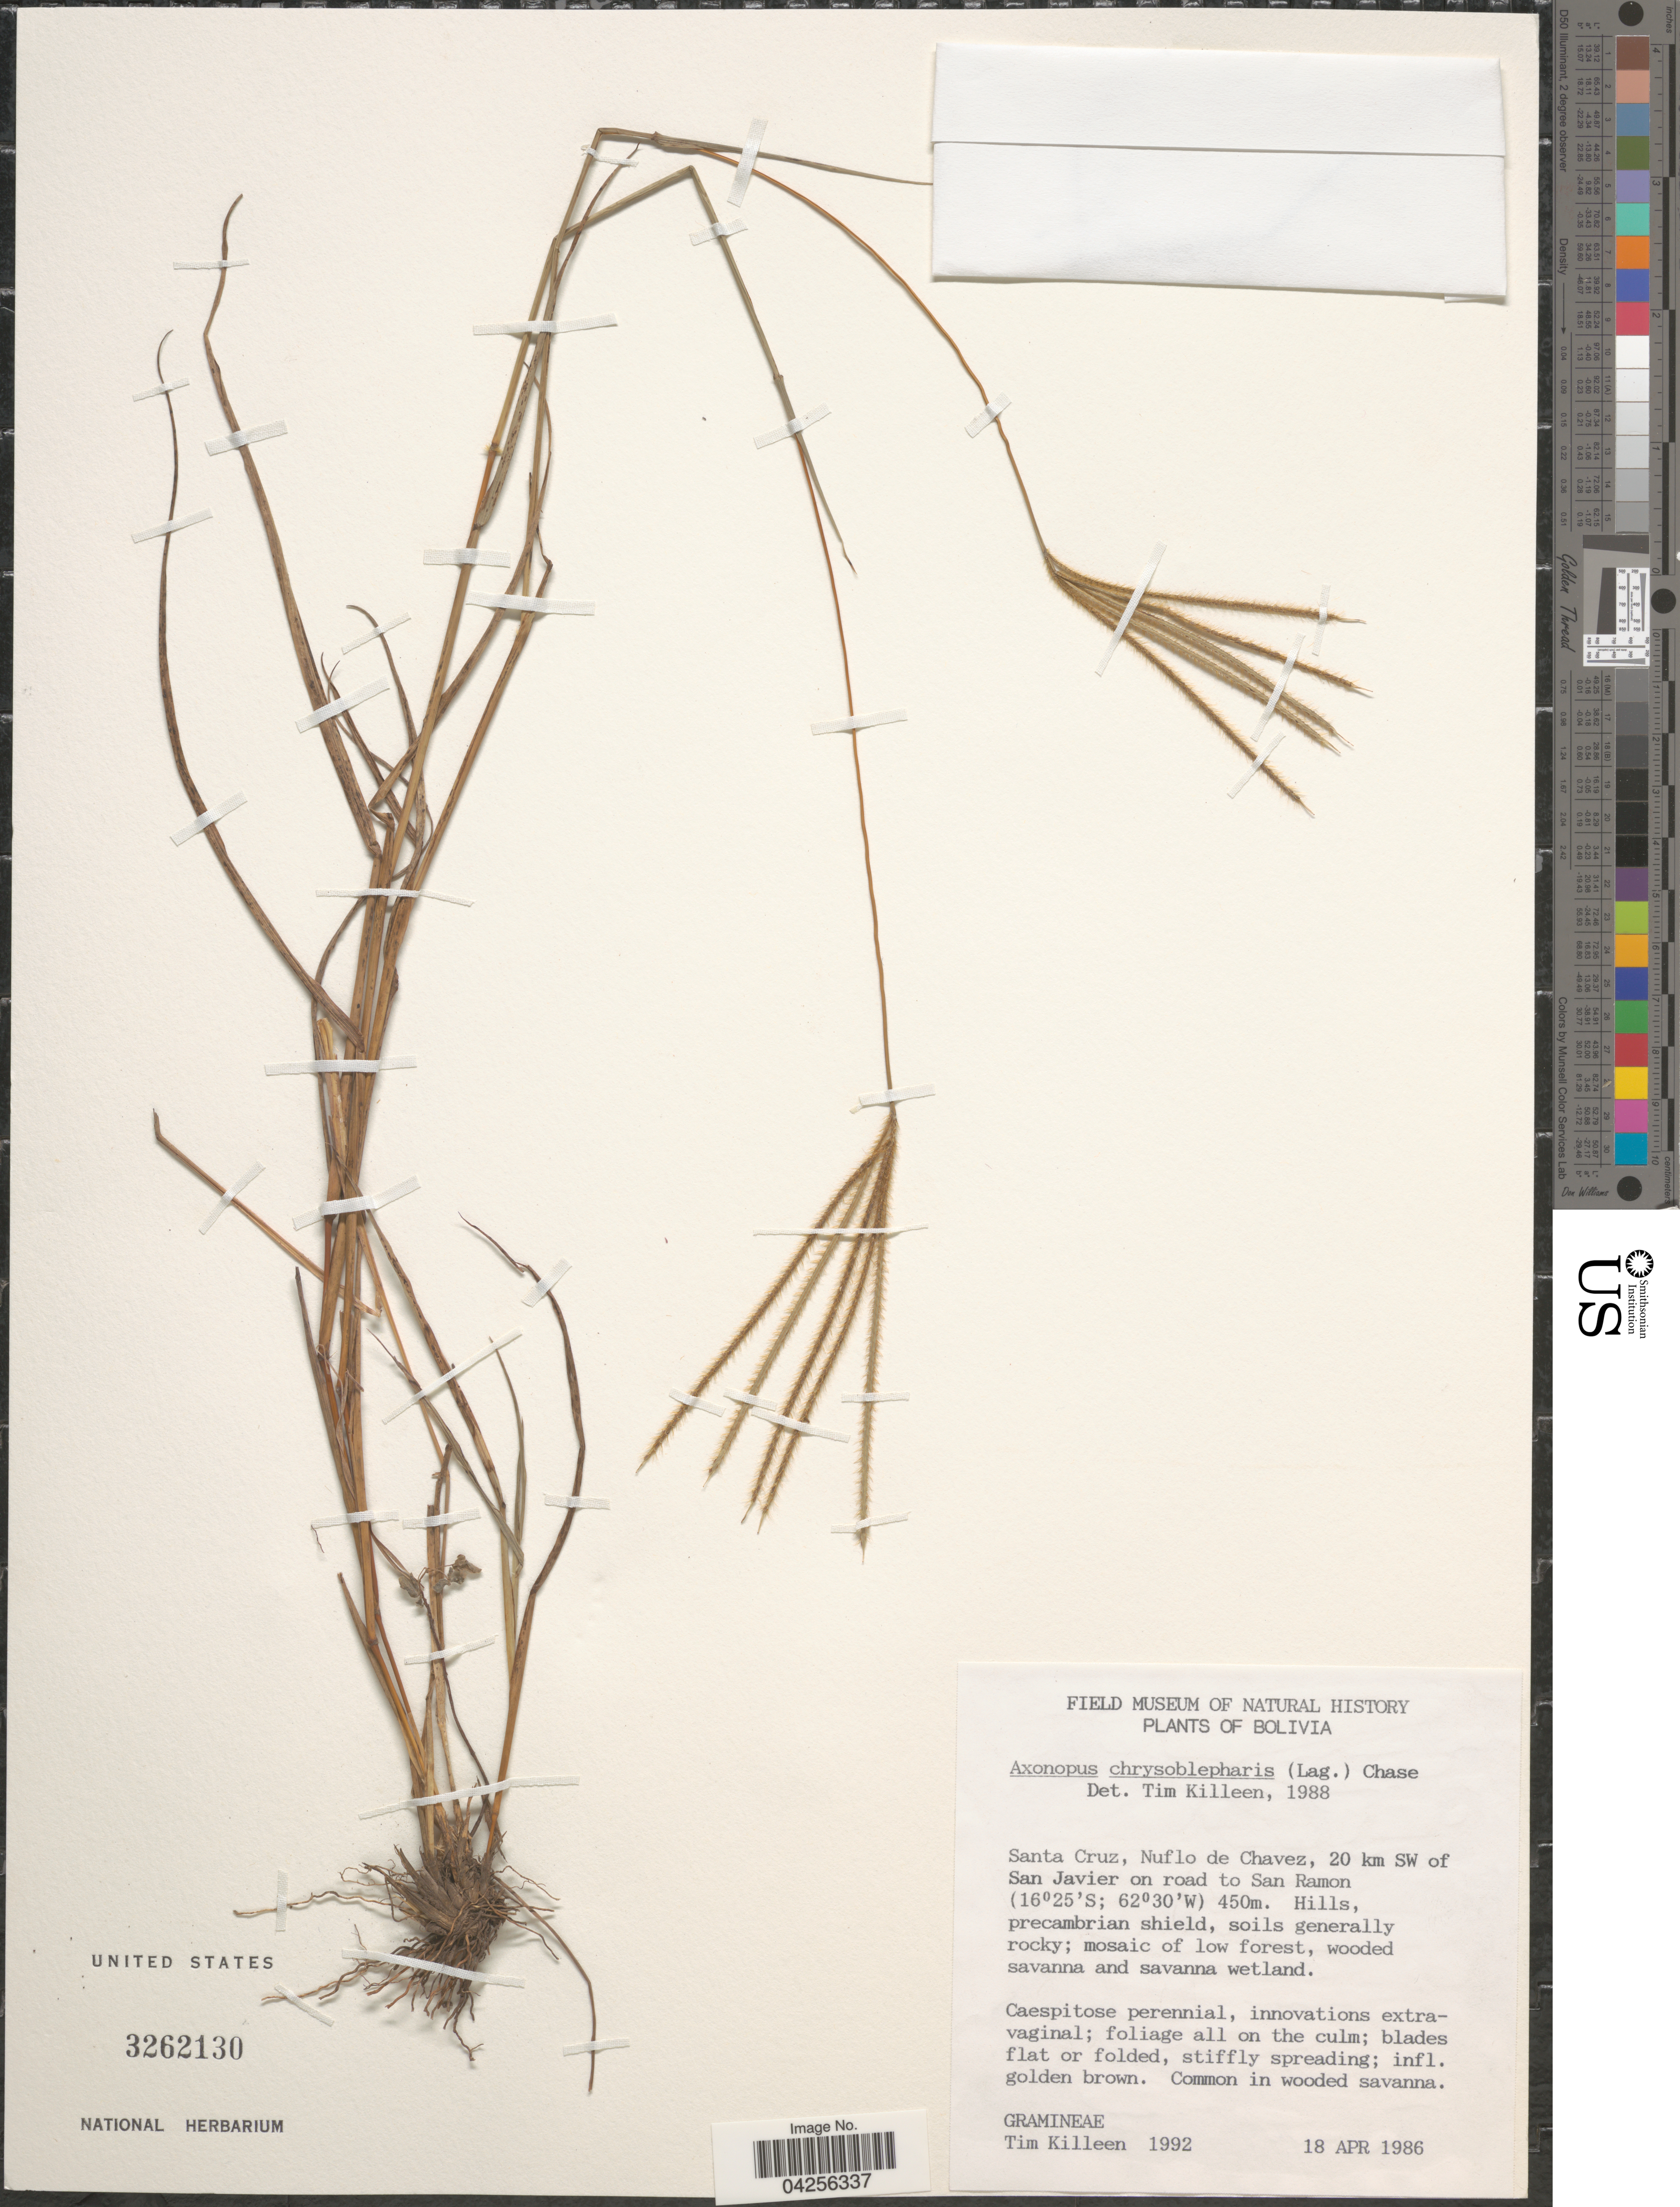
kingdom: Plantae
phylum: Tracheophyta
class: Liliopsida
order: Poales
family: Poaceae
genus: Axonopus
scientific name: Axonopus chrysoblepharis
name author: (Lag.) Chase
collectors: T. J. Killeen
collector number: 1992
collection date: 1986-04-18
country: Bolivia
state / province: Santa Cruz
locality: Nuflo de Chavez, 20 km SW of San Javier on road to San Ramon.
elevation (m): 450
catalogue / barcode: US 3262130